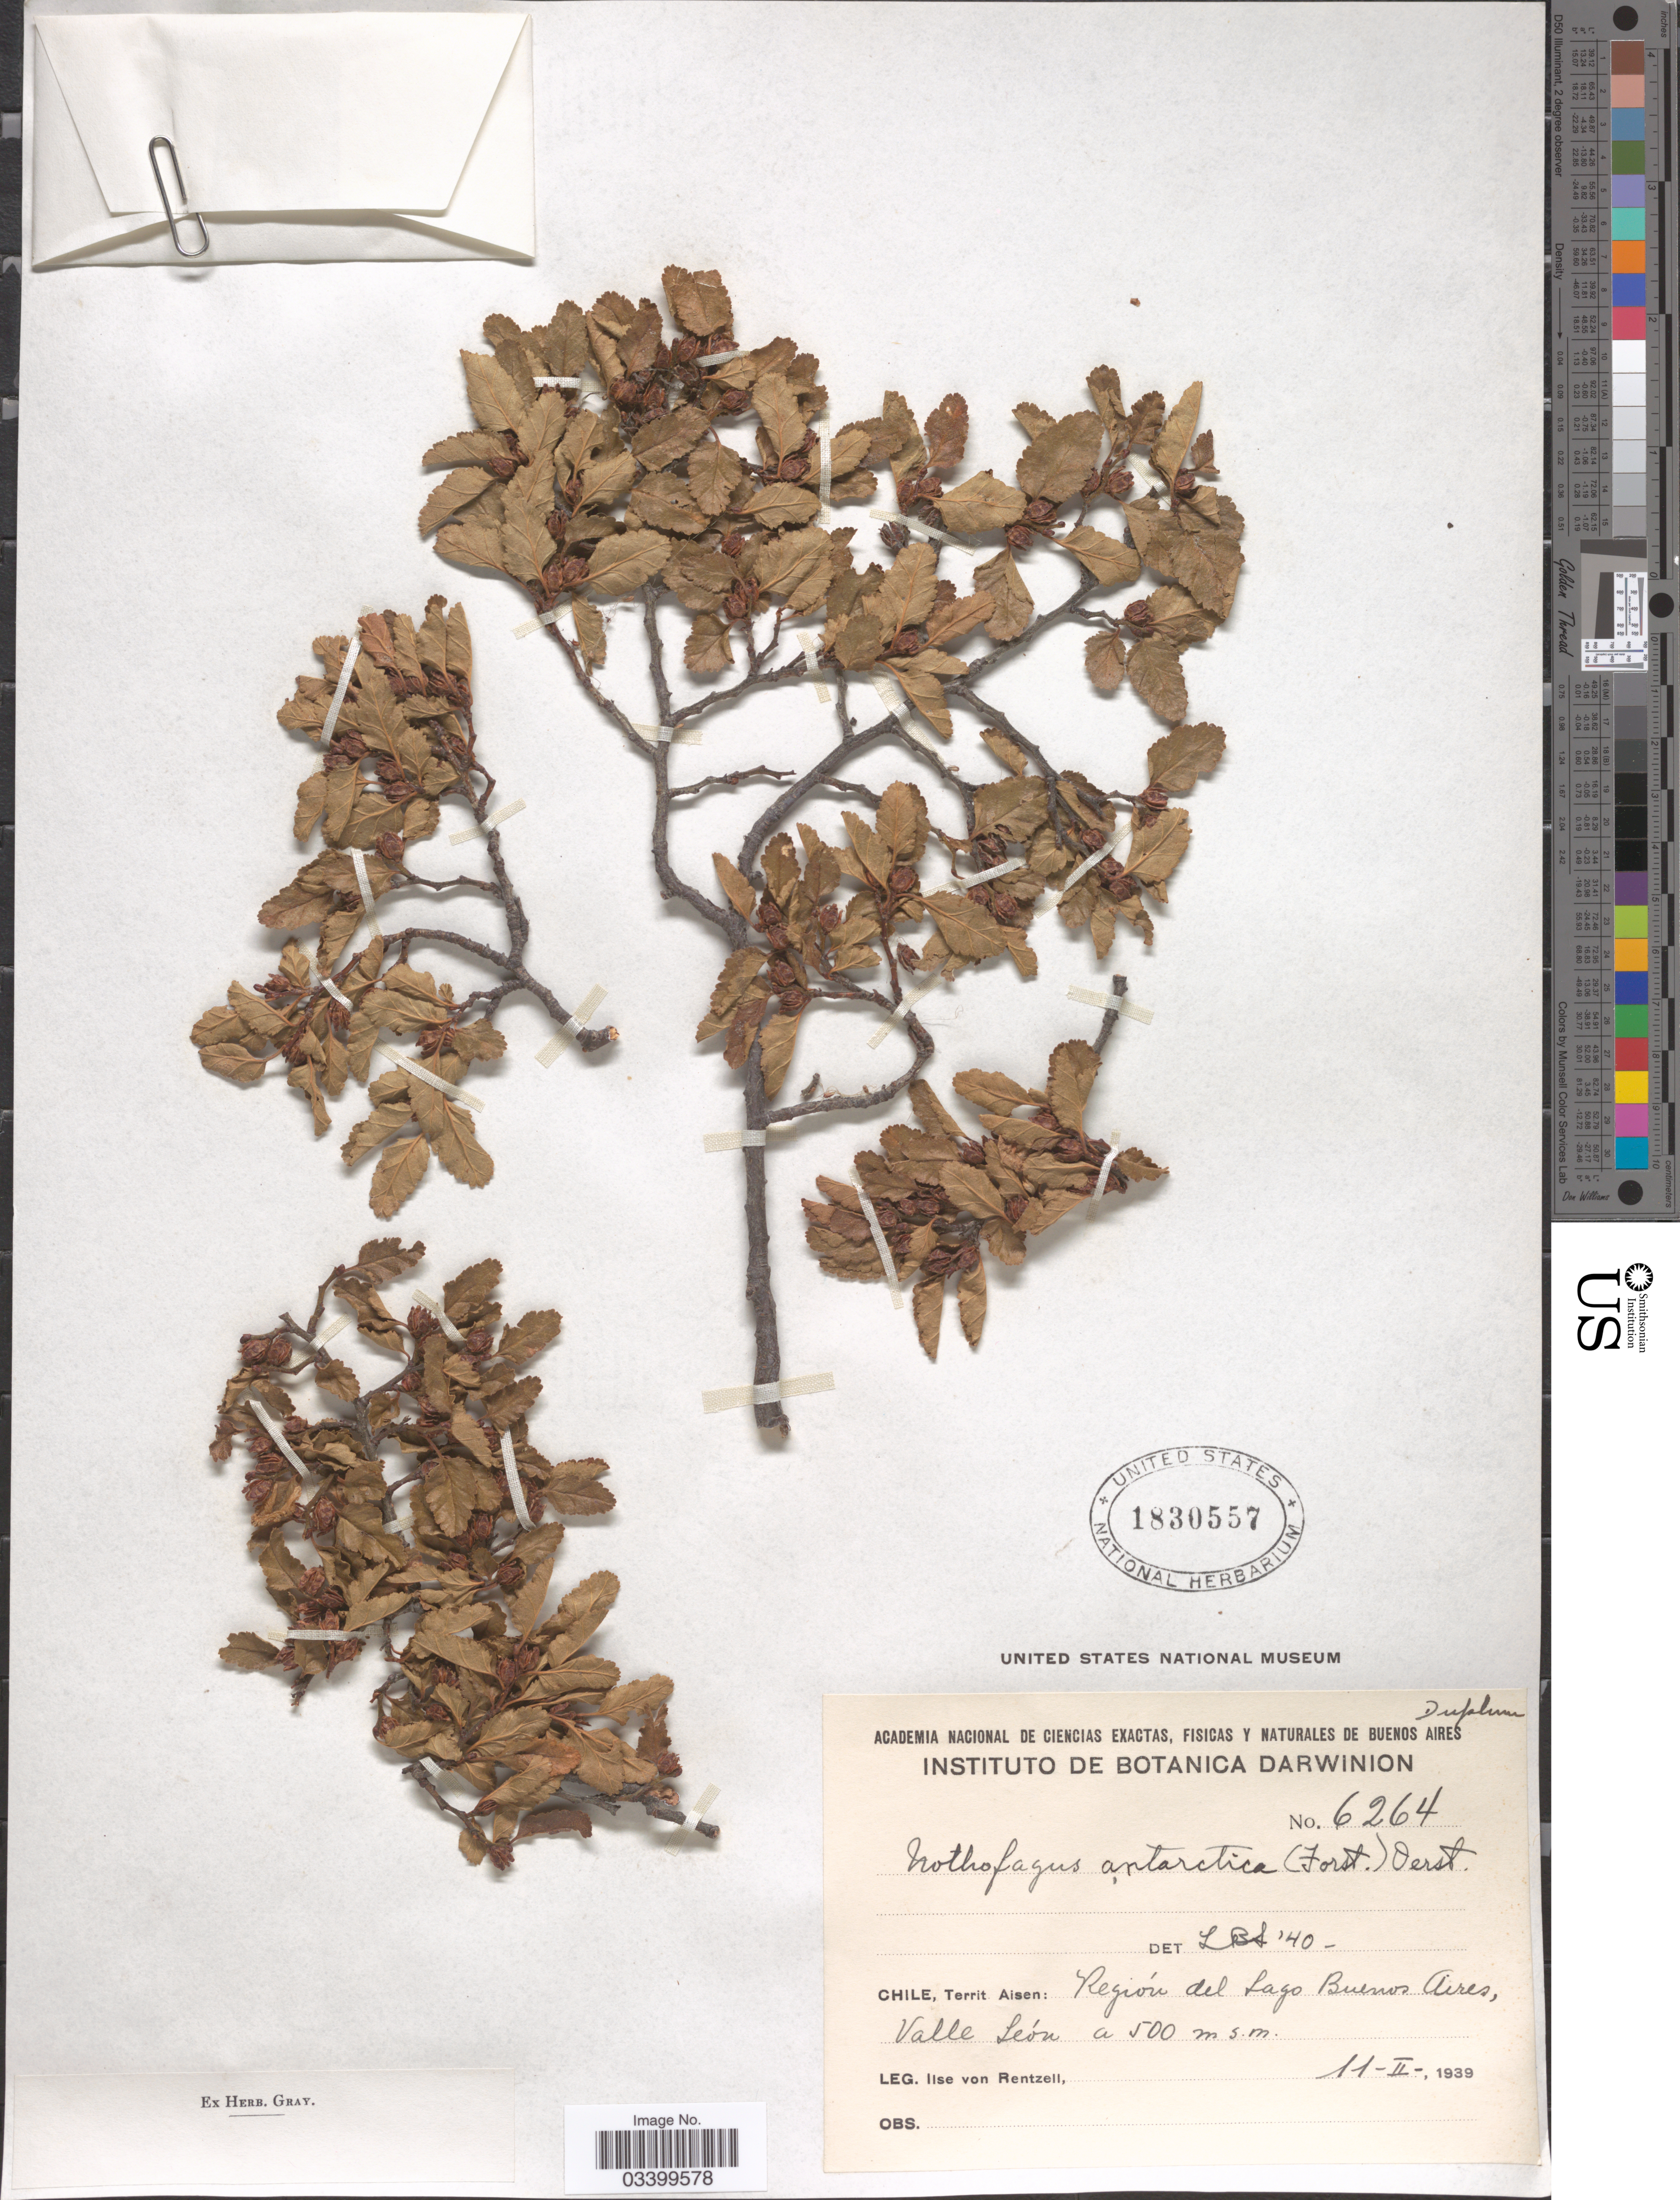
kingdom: Plantae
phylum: Tracheophyta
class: Magnoliopsida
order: Fagales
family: Nothofagaceae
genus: Nothofagus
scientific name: Nothofagus antarctica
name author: (G. Forst.) Oerst.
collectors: I. von Rentzell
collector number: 6264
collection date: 1939-02-11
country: Chile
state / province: Aisén (XI)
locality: Territ Aisen: Región del Lago Buenos Aires, Valle León.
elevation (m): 500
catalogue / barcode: US 1830557